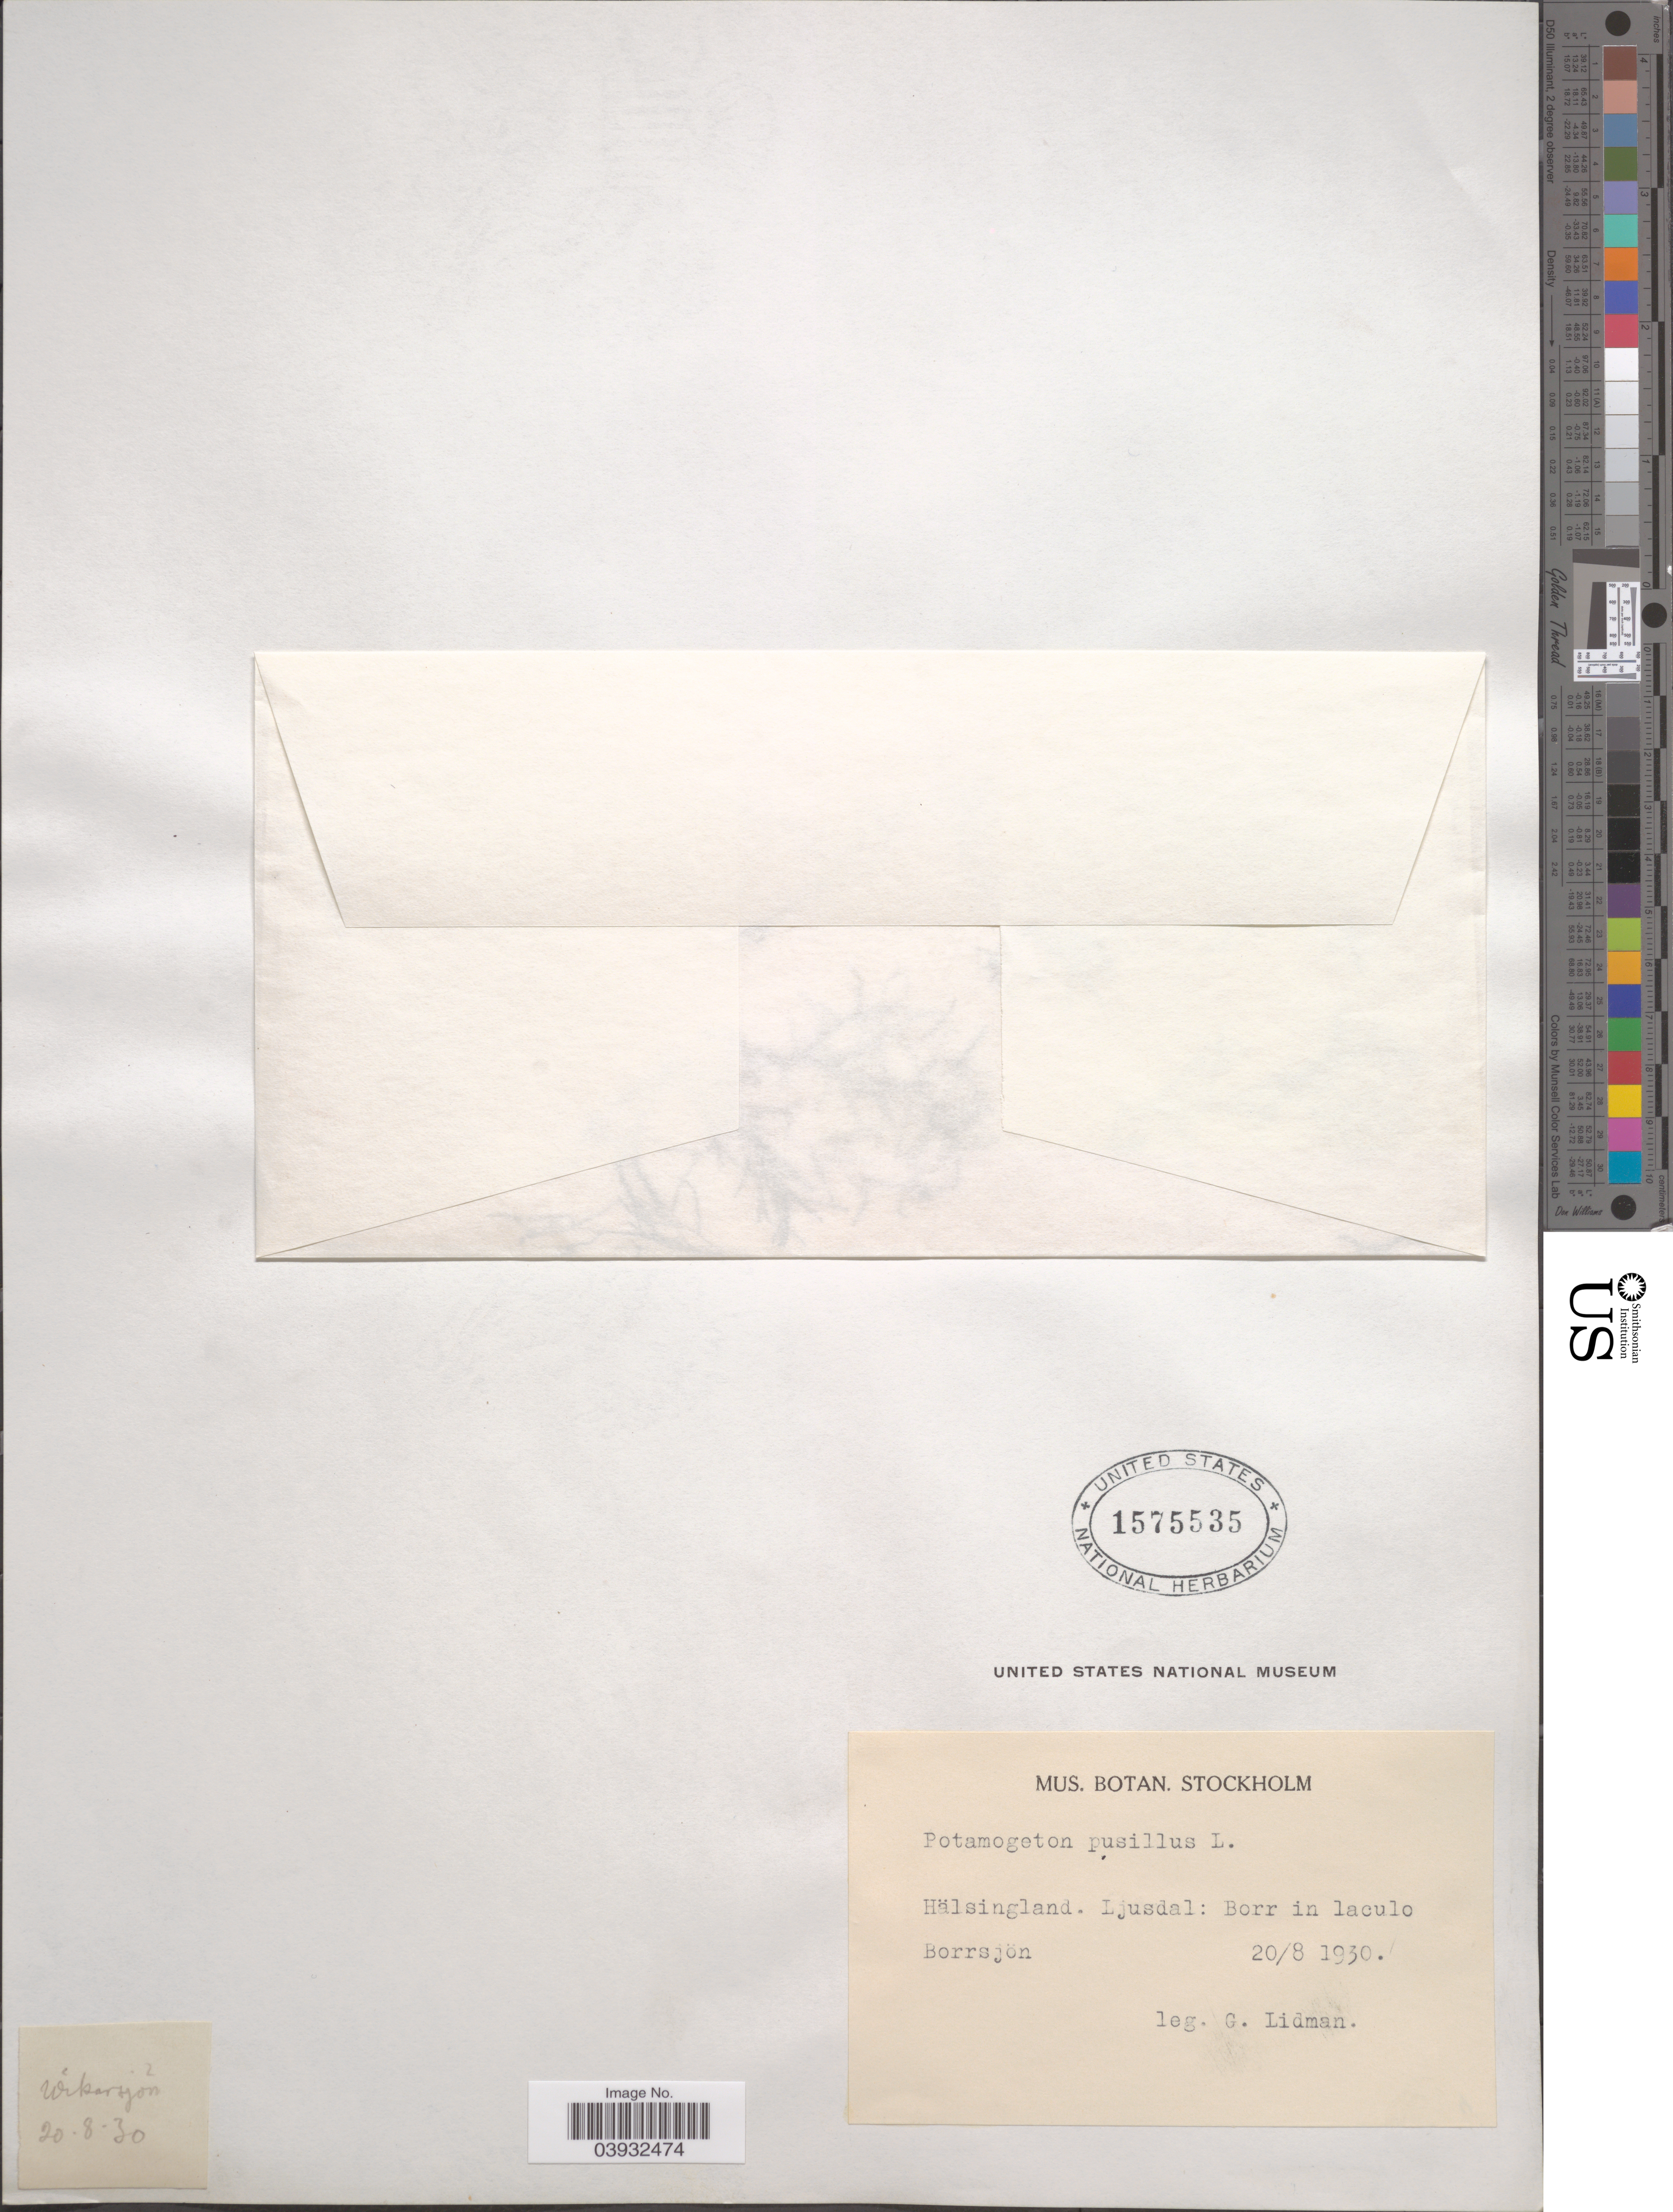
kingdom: Plantae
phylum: Tracheophyta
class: Liliopsida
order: Alismatales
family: Potamogetonaceae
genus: Potamogeton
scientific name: Potamogeton pusillus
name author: L.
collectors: G. Lidman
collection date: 1930-08-20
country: Sweden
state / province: Gavleborg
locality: Hälsingland. Ljusdal: Borr in laculo Borrsjön.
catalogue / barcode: US 1575535